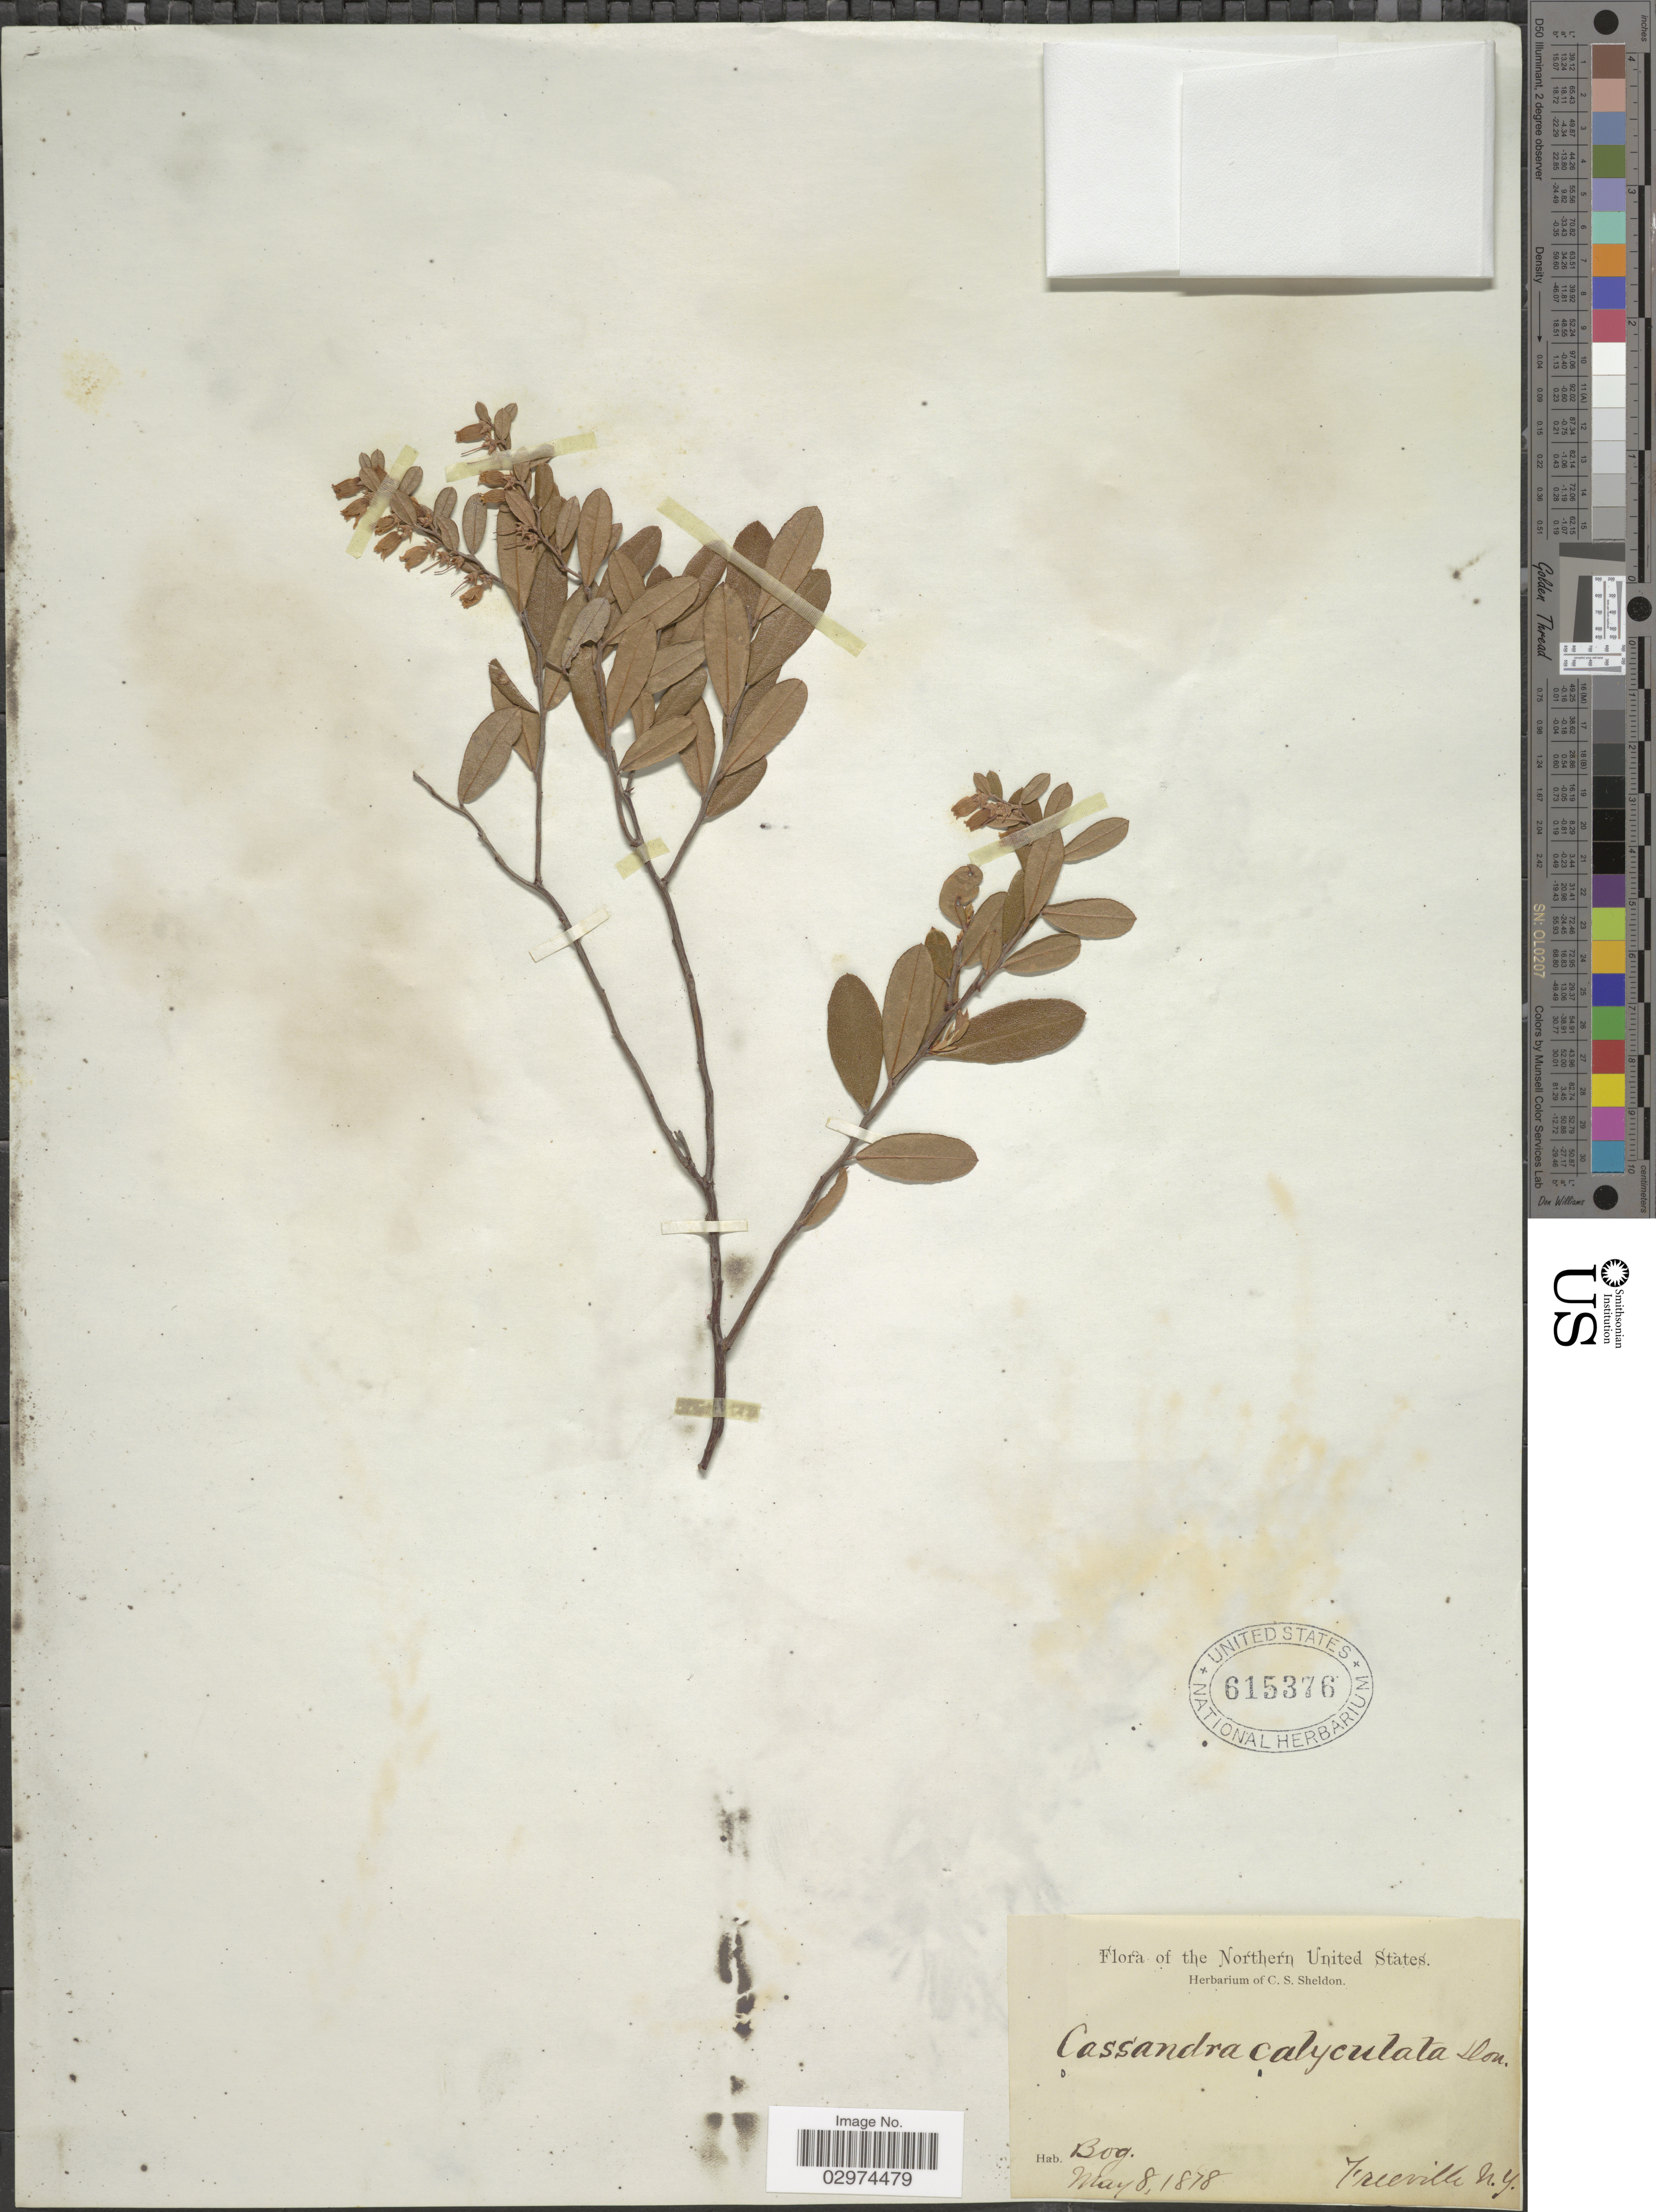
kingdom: Plantae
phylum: Tracheophyta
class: Magnoliopsida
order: Ericales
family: Ericaceae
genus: Chamaedaphne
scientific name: Chamaedaphne calyculata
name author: (L.) Moench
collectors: ex herb. C. S. Sheldon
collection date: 1878-05-08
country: United States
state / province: New York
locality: Freeville.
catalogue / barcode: US 615376